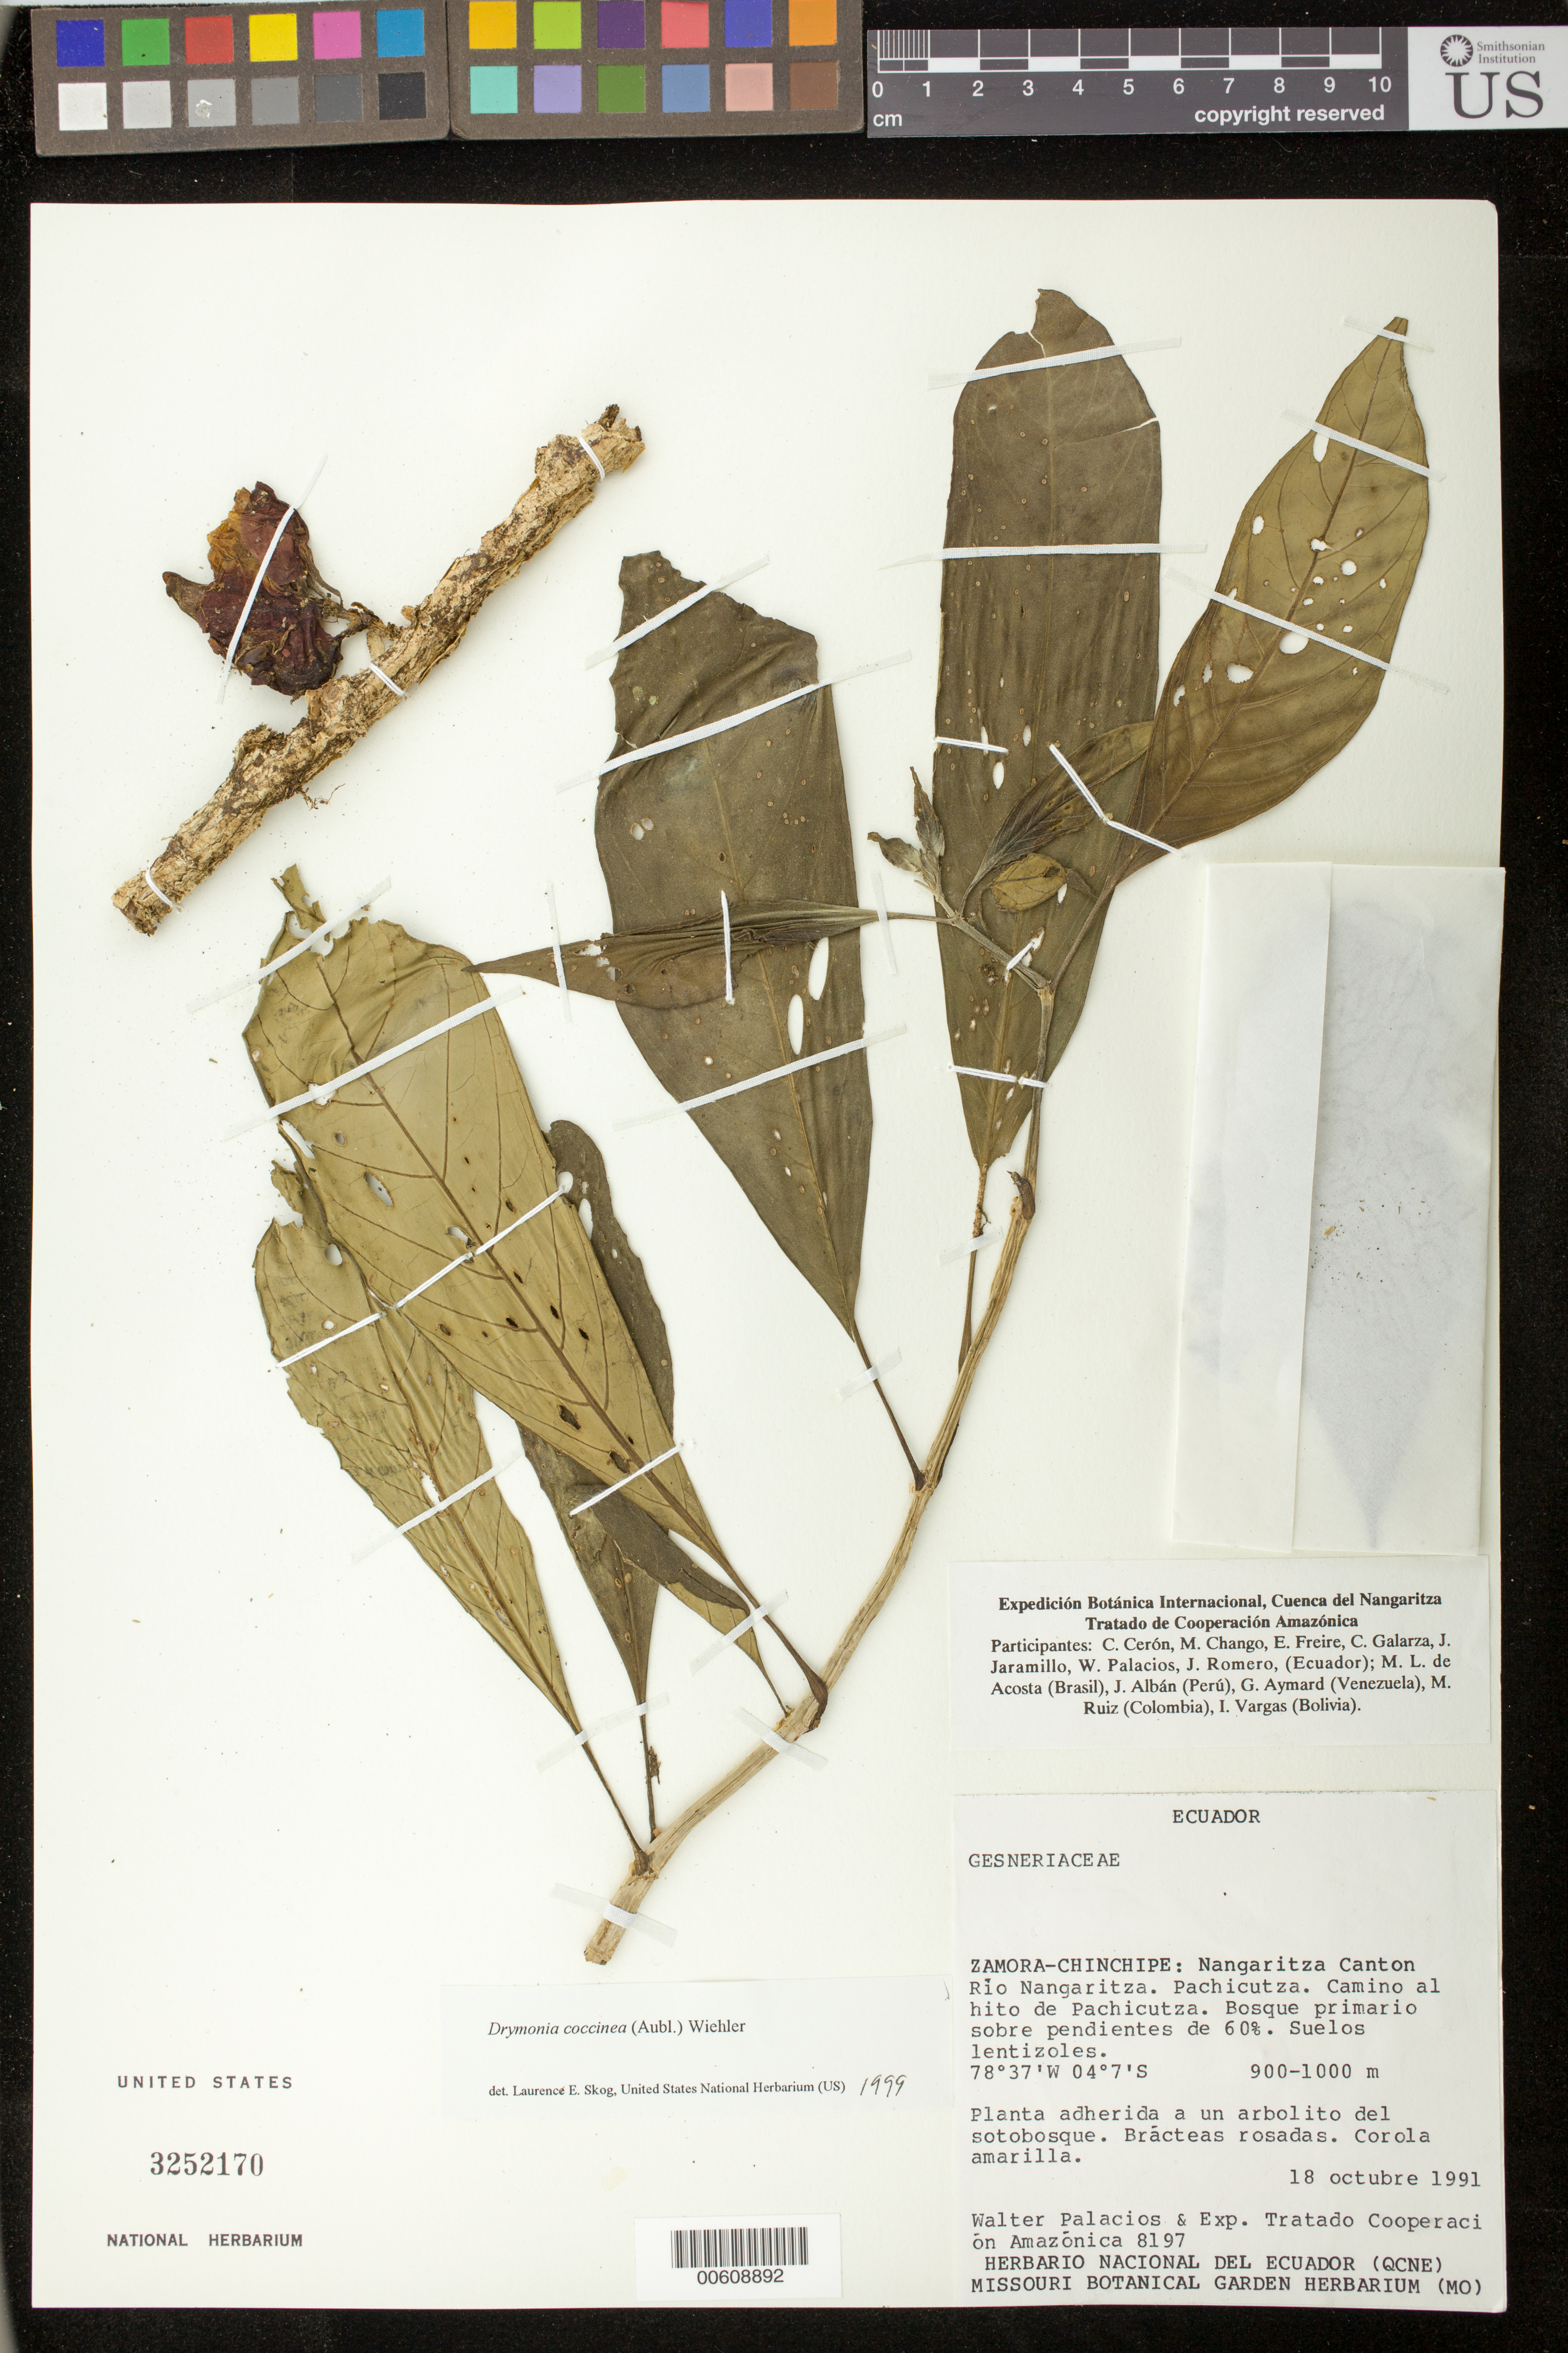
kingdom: Plantae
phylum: Tracheophyta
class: Magnoliopsida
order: Lamiales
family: Gesneriaceae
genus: Drymonia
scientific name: Drymonia coccinea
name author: (Aubl.) Wiehler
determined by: Skog, Laurence E.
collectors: W. Palacios & Exp. Tratado Cooperación Amazónica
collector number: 8197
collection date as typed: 18 Oct 1991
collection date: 1991-10-18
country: Ecuador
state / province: Zamora-Chinchipe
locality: Nangaritza Canton, Río Nangaritza; Pachicutza; camino al hito de Pachicutza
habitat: Bosque primario sobre pendientes de 60%; suelos lentizoles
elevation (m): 900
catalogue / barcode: US 3252170